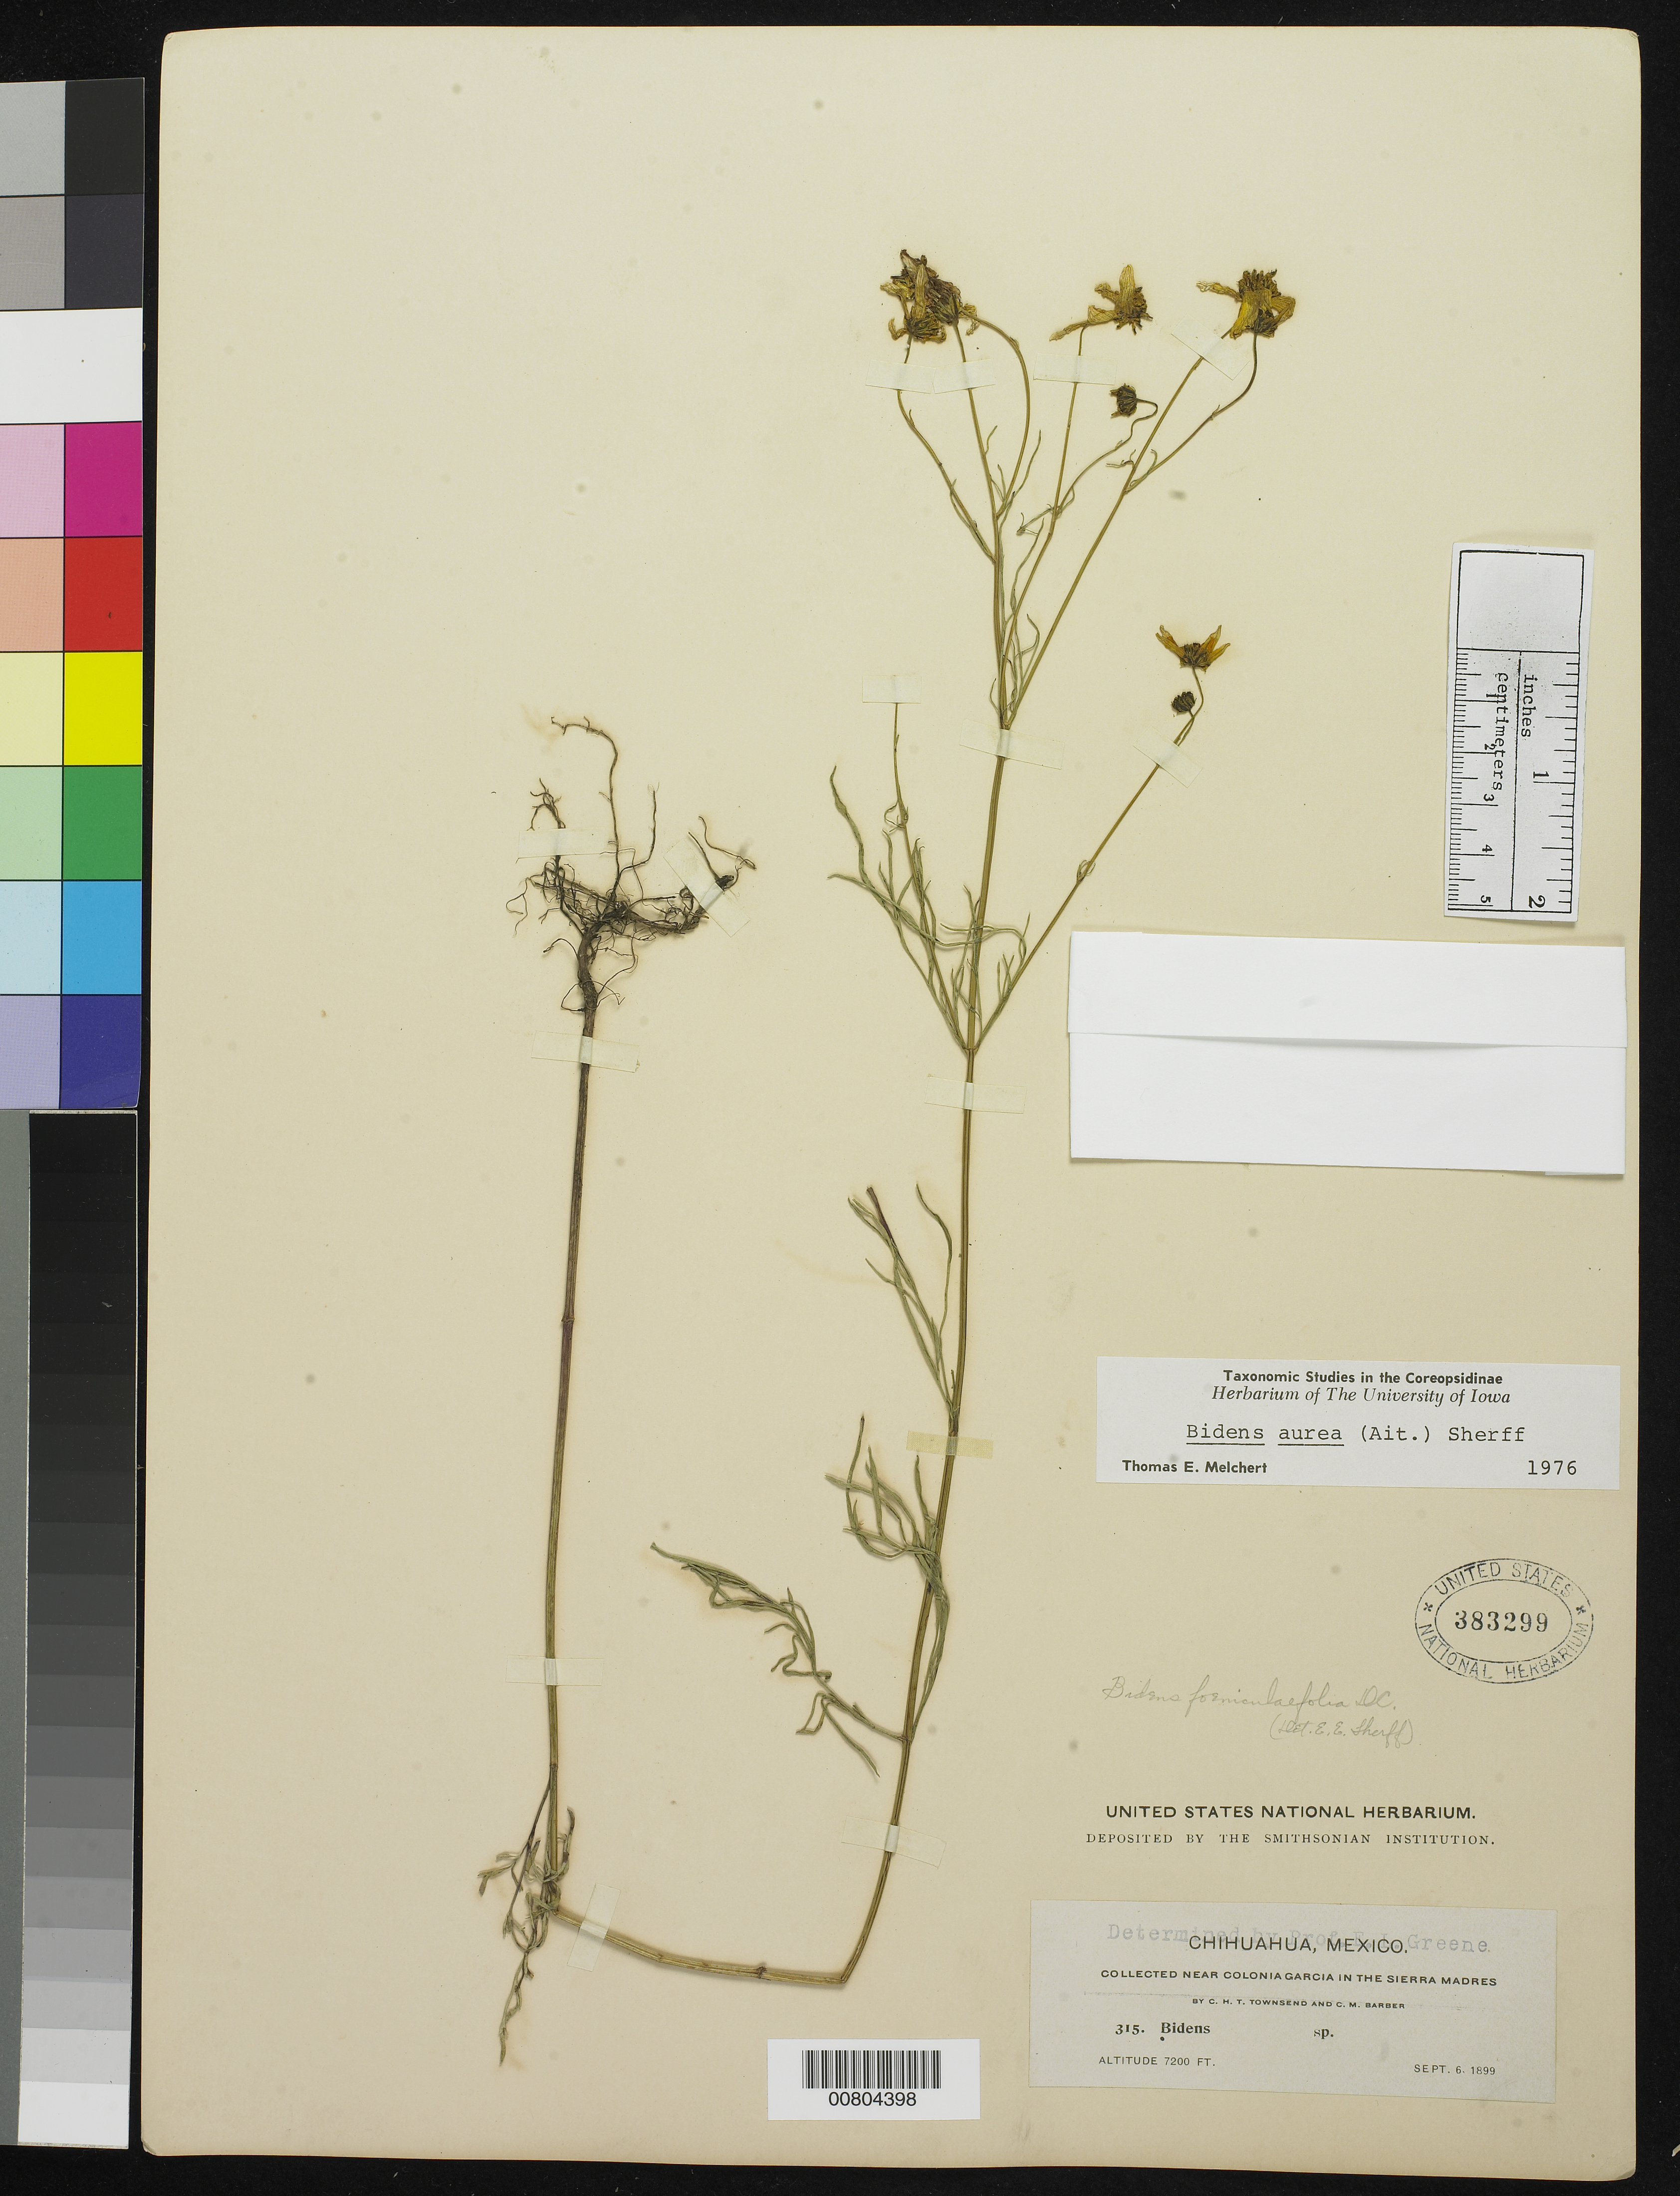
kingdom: Plantae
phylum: Tracheophyta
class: Magnoliopsida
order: Asterales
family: Asteraceae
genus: Bidens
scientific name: Bidens aurea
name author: (Aiton) Sherff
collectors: C. H. T. Townsend & C. Barber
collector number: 315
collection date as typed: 06 Sep 1899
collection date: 1899-09-06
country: Mexico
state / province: Chihuahua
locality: Near Colonia García in the Sierra Madre, State of Chihuahua.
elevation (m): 2195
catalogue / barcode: US 383299